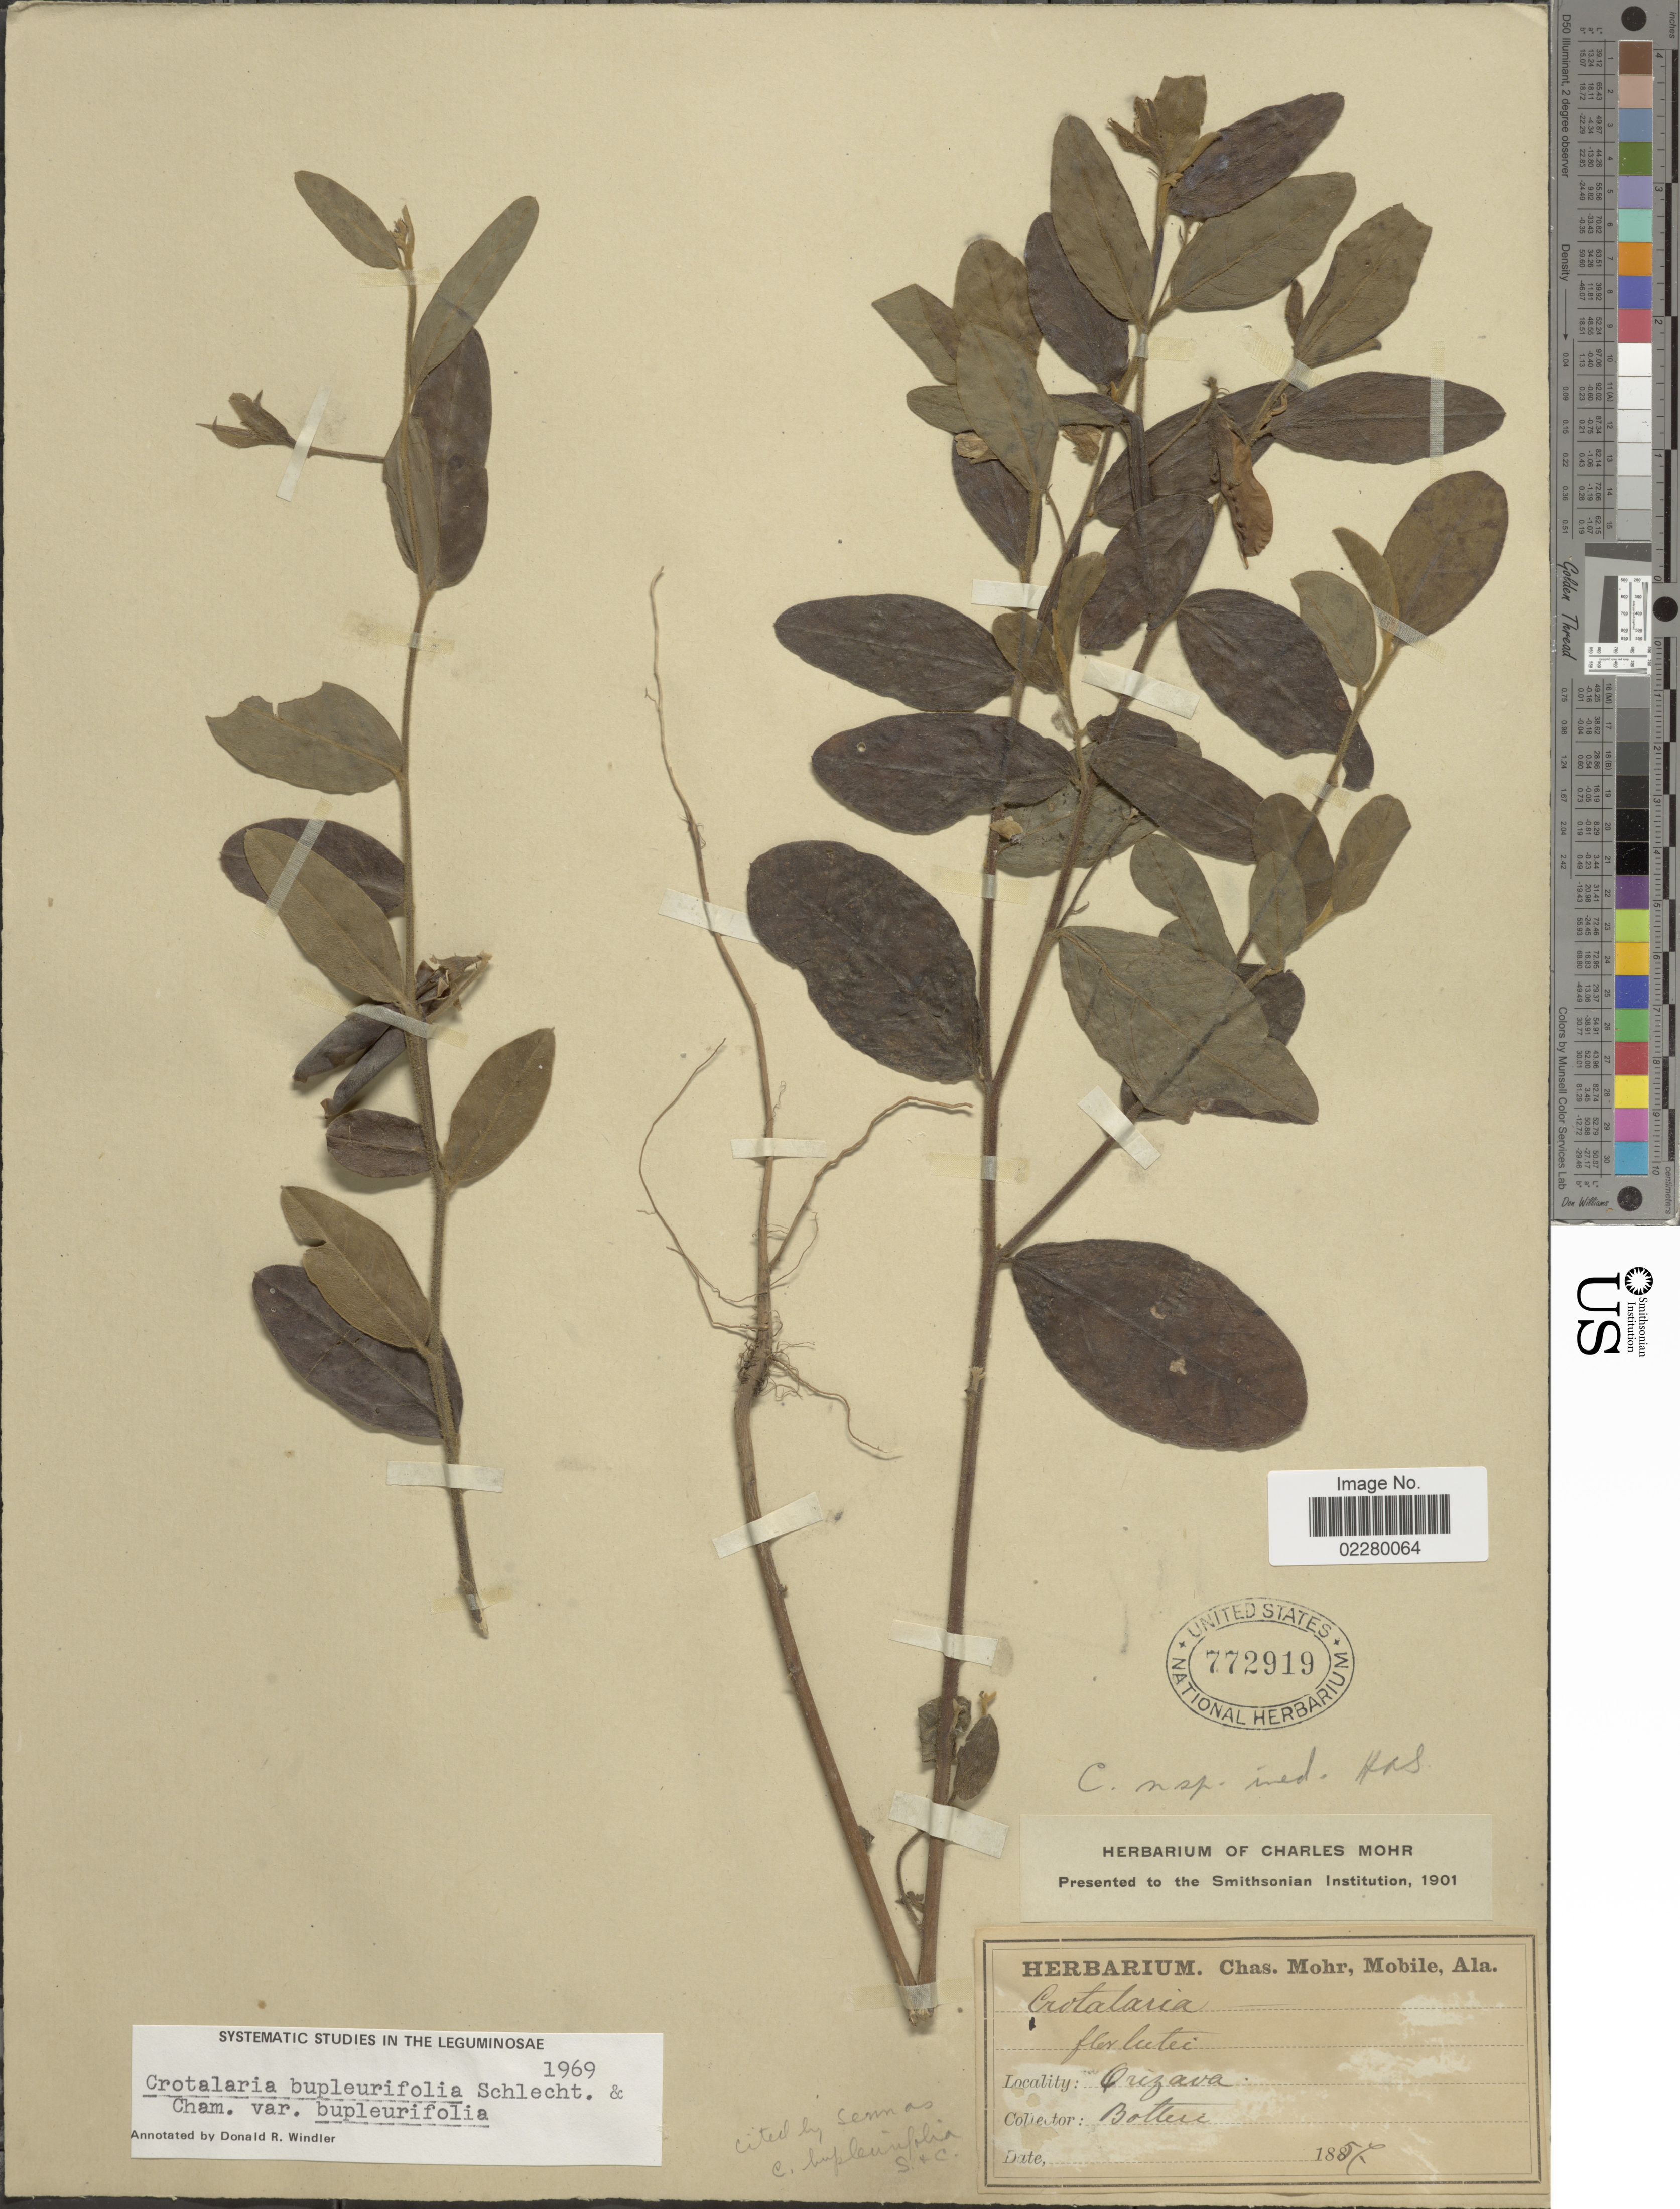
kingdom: Plantae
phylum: Tracheophyta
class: Magnoliopsida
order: Fabales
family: Fabaceae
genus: Crotalaria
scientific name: Crotalaria bupleurifolia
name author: Schltdl. & Cham.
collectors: -. Botteri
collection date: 1857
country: Mexico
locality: Orizava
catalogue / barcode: US 772919